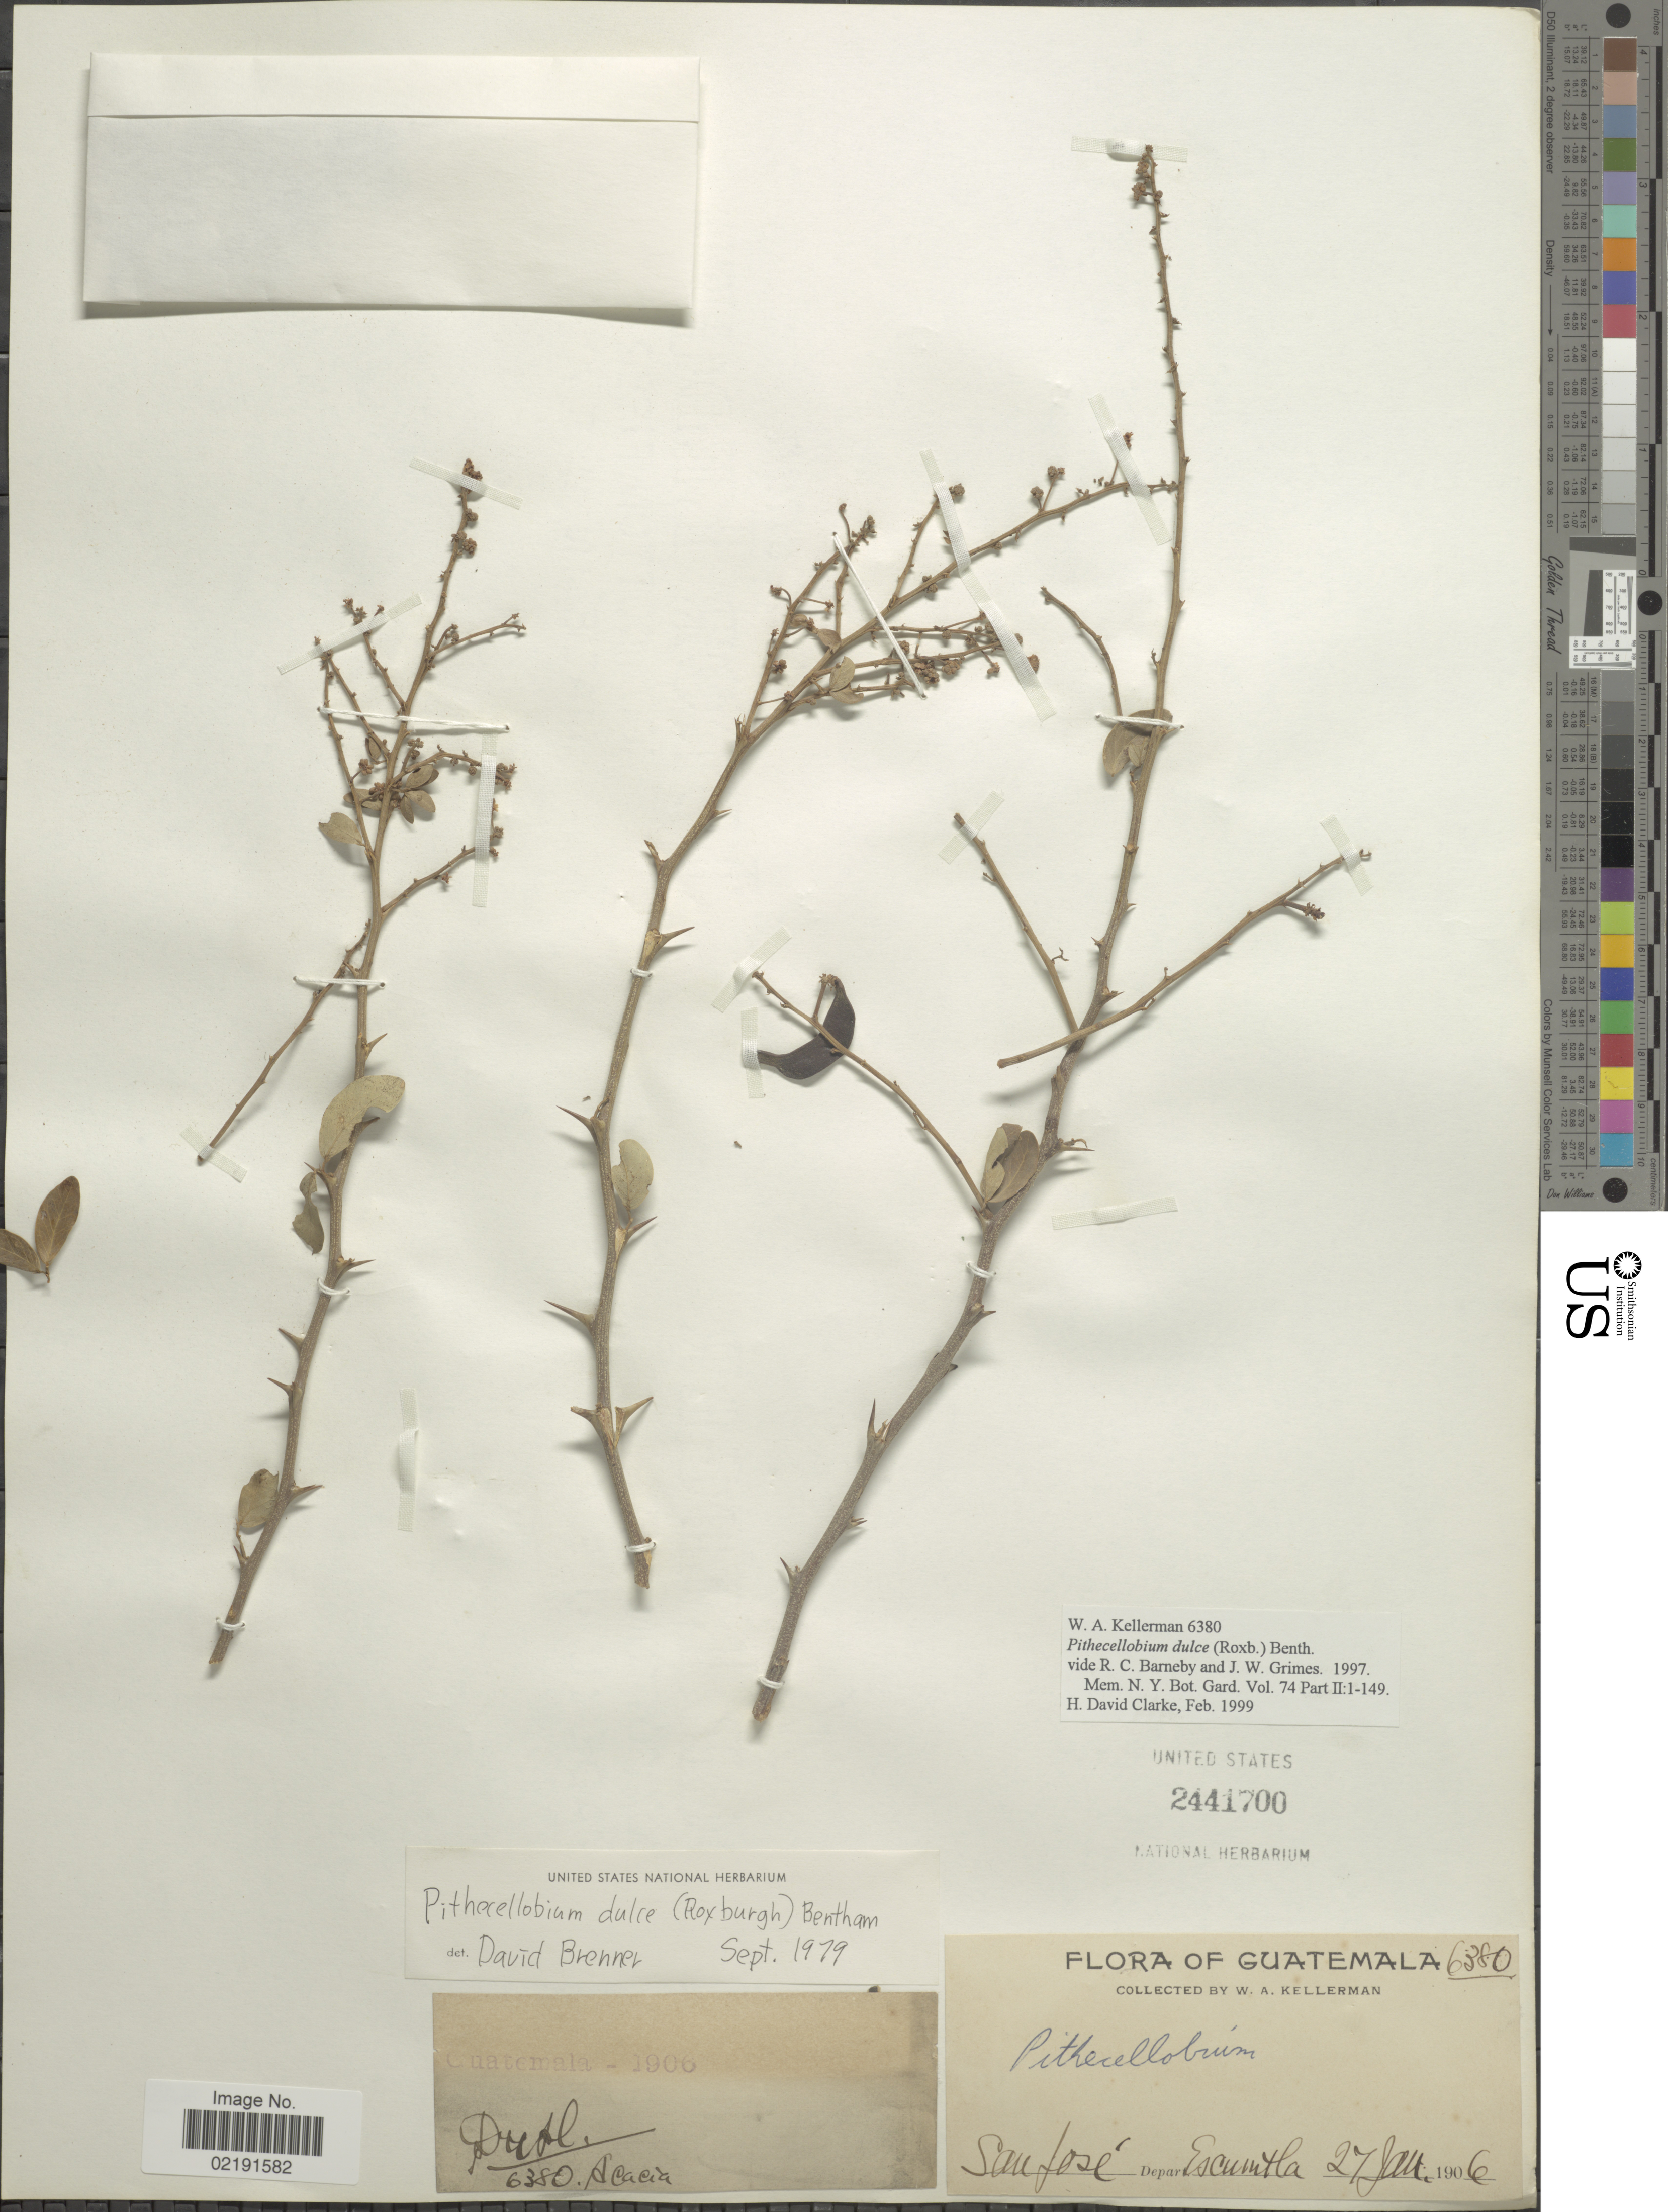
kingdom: Plantae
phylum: Tracheophyta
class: Magnoliopsida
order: Fabales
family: Fabaceae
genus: Pithecellobium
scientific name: Pithecellobium dulce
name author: (Roxb.) Benth.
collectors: W. Kellerman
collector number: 6380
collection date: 1906-01-27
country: Guatemala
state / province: Escuintla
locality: San José, Depart. Escuintla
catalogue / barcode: US 2441700